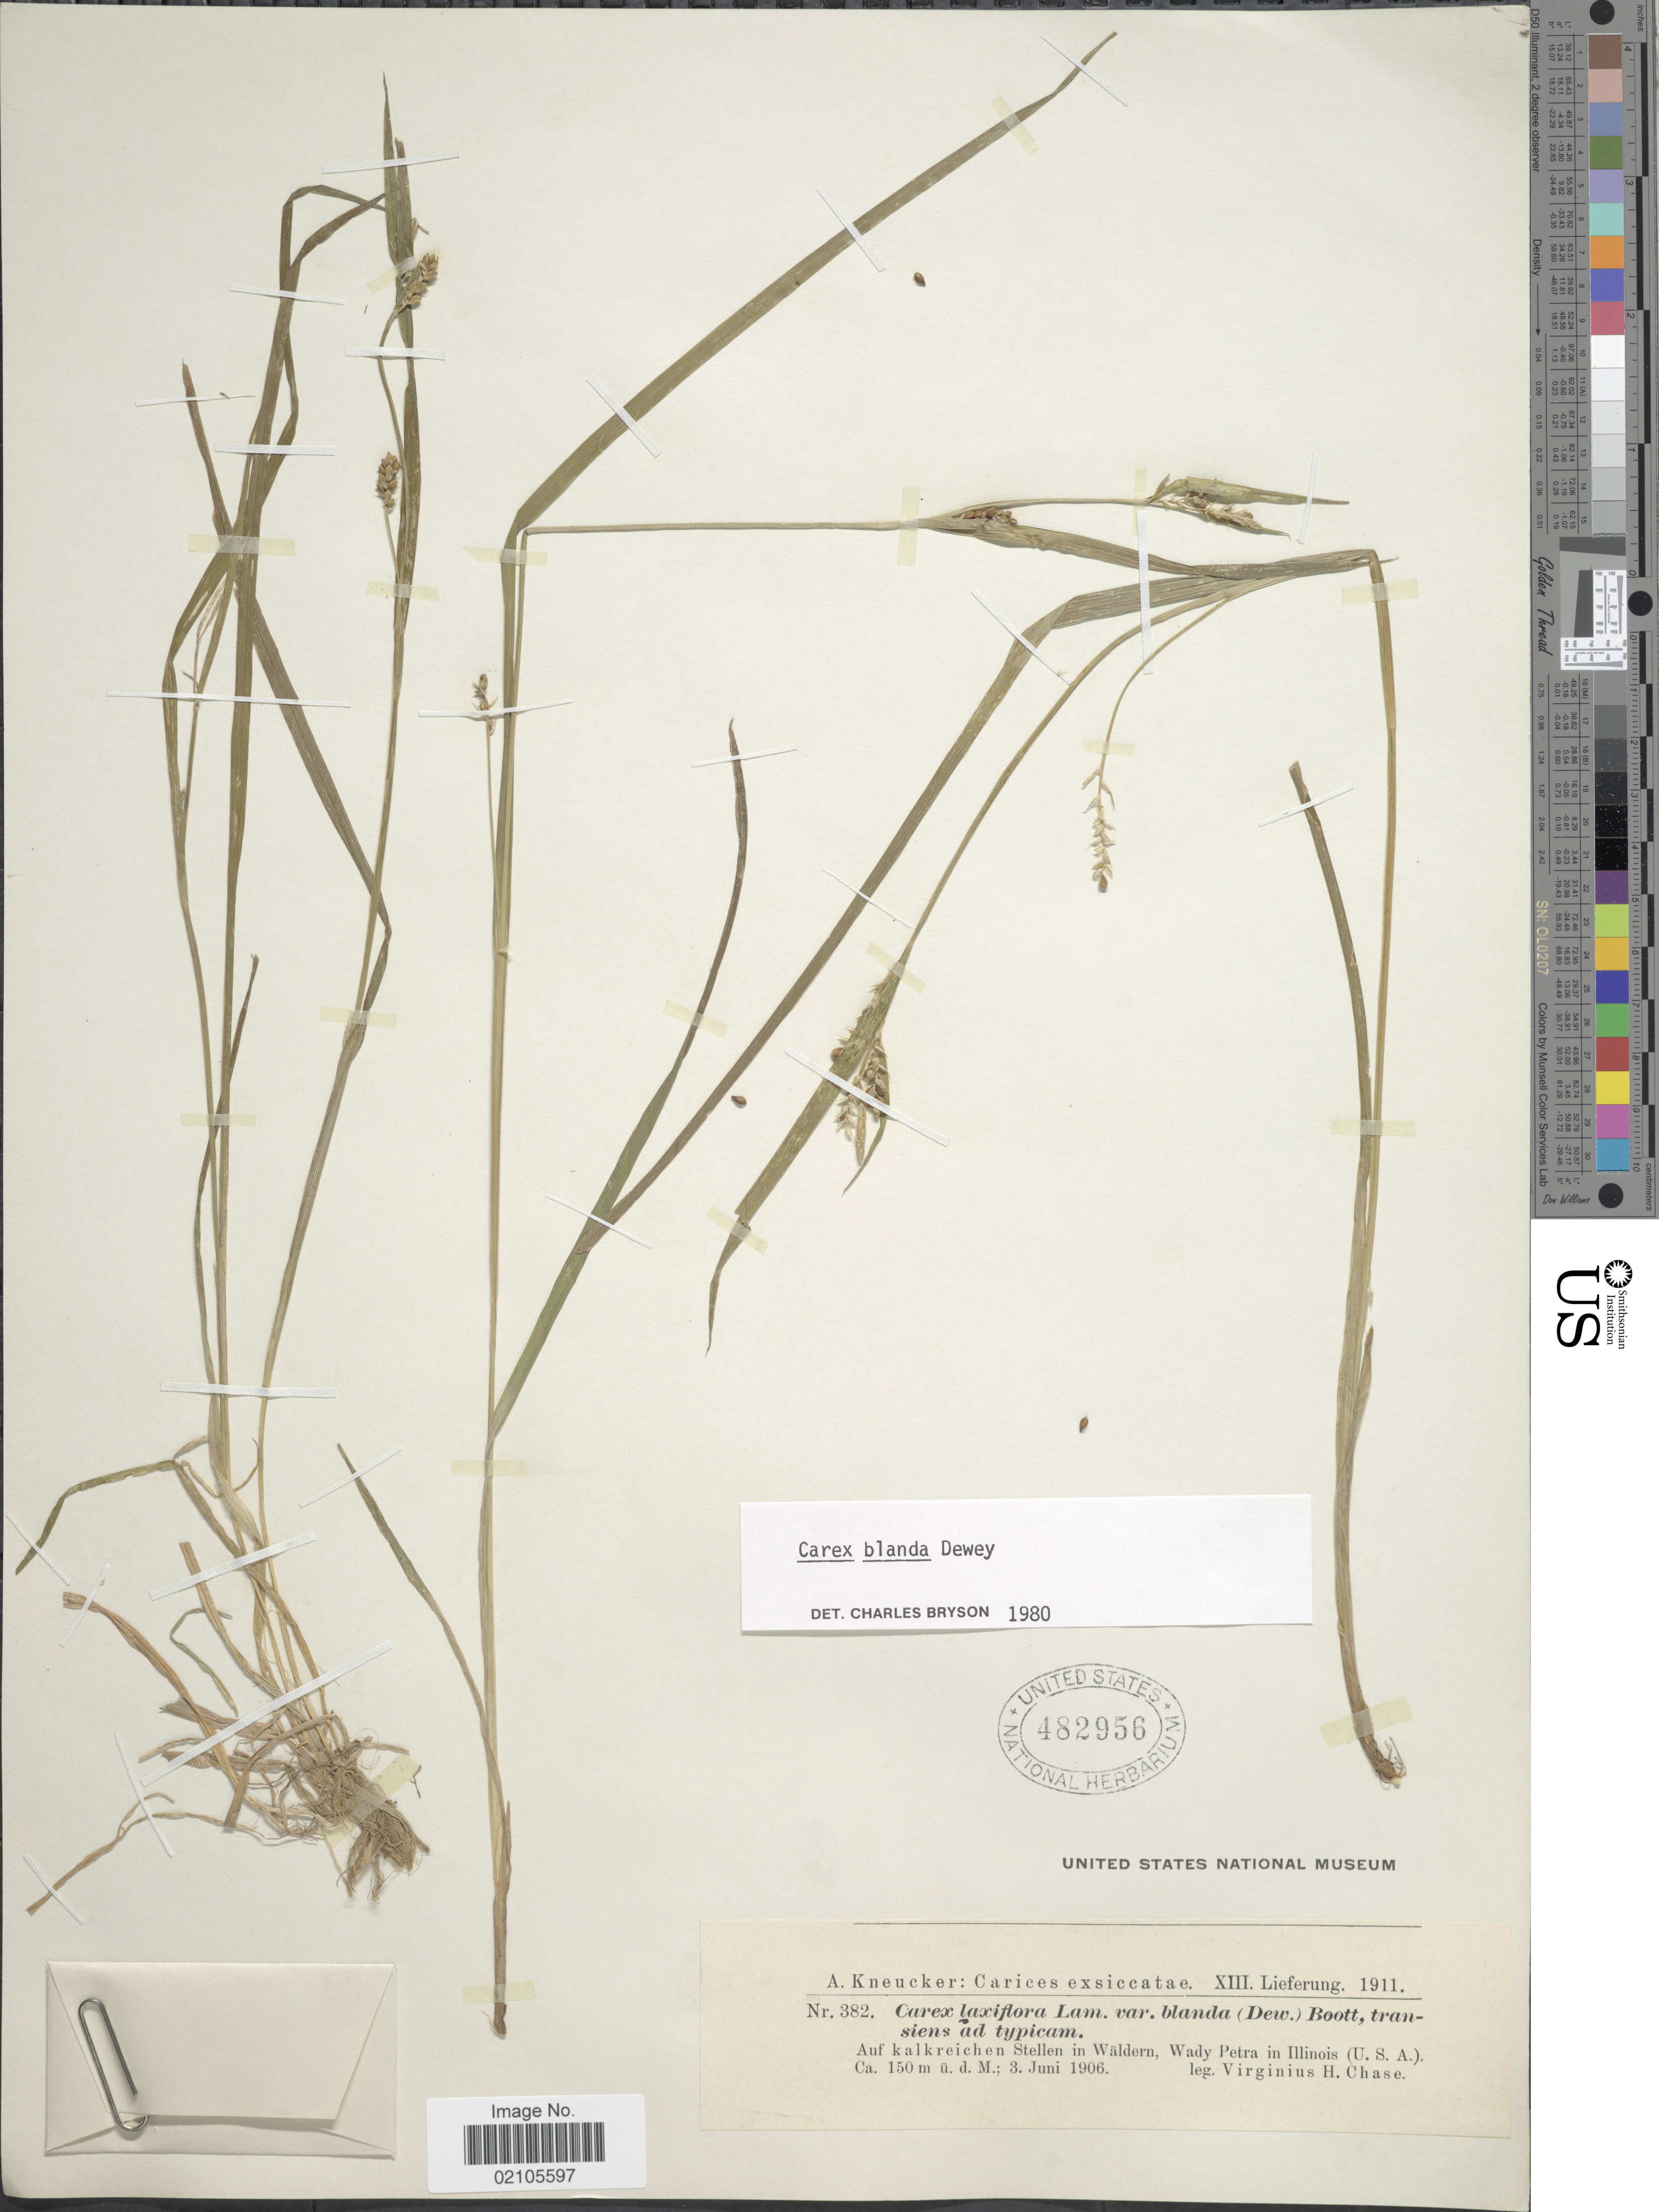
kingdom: Plantae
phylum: Tracheophyta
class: Liliopsida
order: Poales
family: Cyperaceae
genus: Carex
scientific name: Carex blanda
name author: Dewey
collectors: V. H. Chase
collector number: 382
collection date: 1906-06-03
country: United States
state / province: Illinois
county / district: Stark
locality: Auf kalkreichen Stellen in Waldern, Wady Petra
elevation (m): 150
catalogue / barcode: US 482956